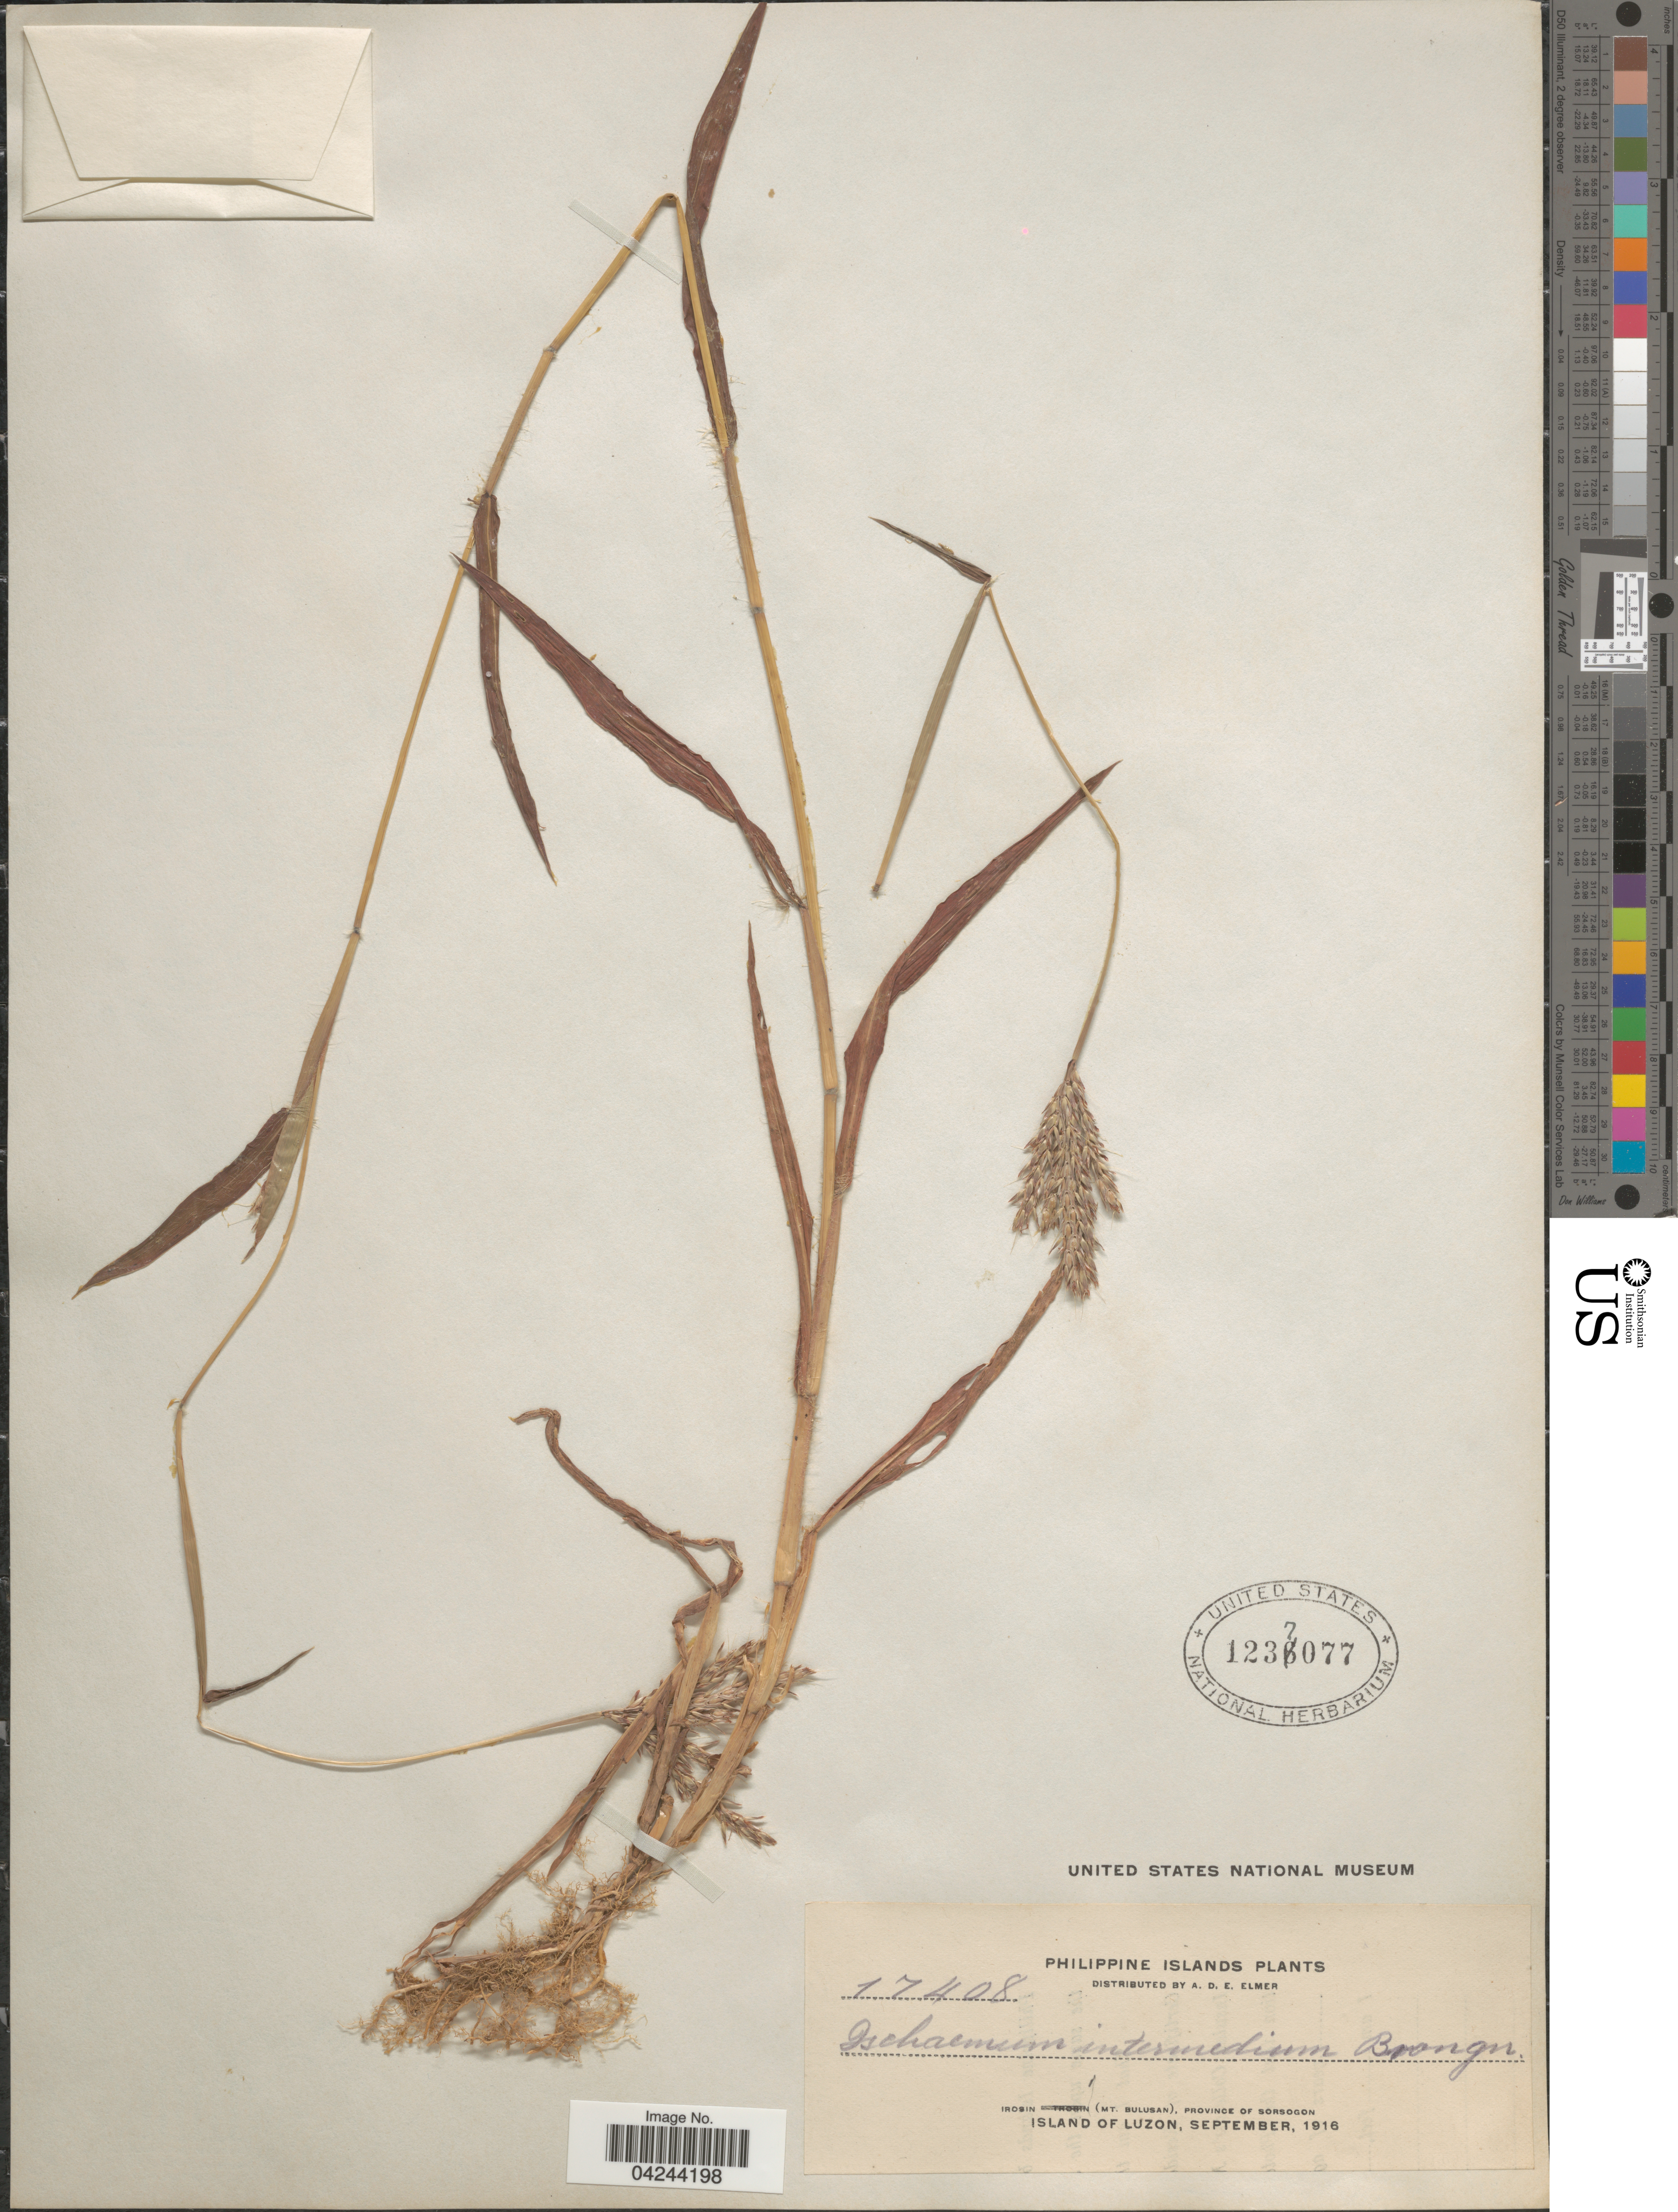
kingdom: Plantae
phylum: Tracheophyta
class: Liliopsida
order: Poales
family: Poaceae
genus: Ischaemum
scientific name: Ischaemum polystachyum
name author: J. Presl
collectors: A. D. E. Elmer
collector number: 17408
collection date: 1916-09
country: Philippines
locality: Philippine Islands. Irosin (Mt. Bulusan), Province of Sorsogon. Island of Luzon.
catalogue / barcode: US 1237077